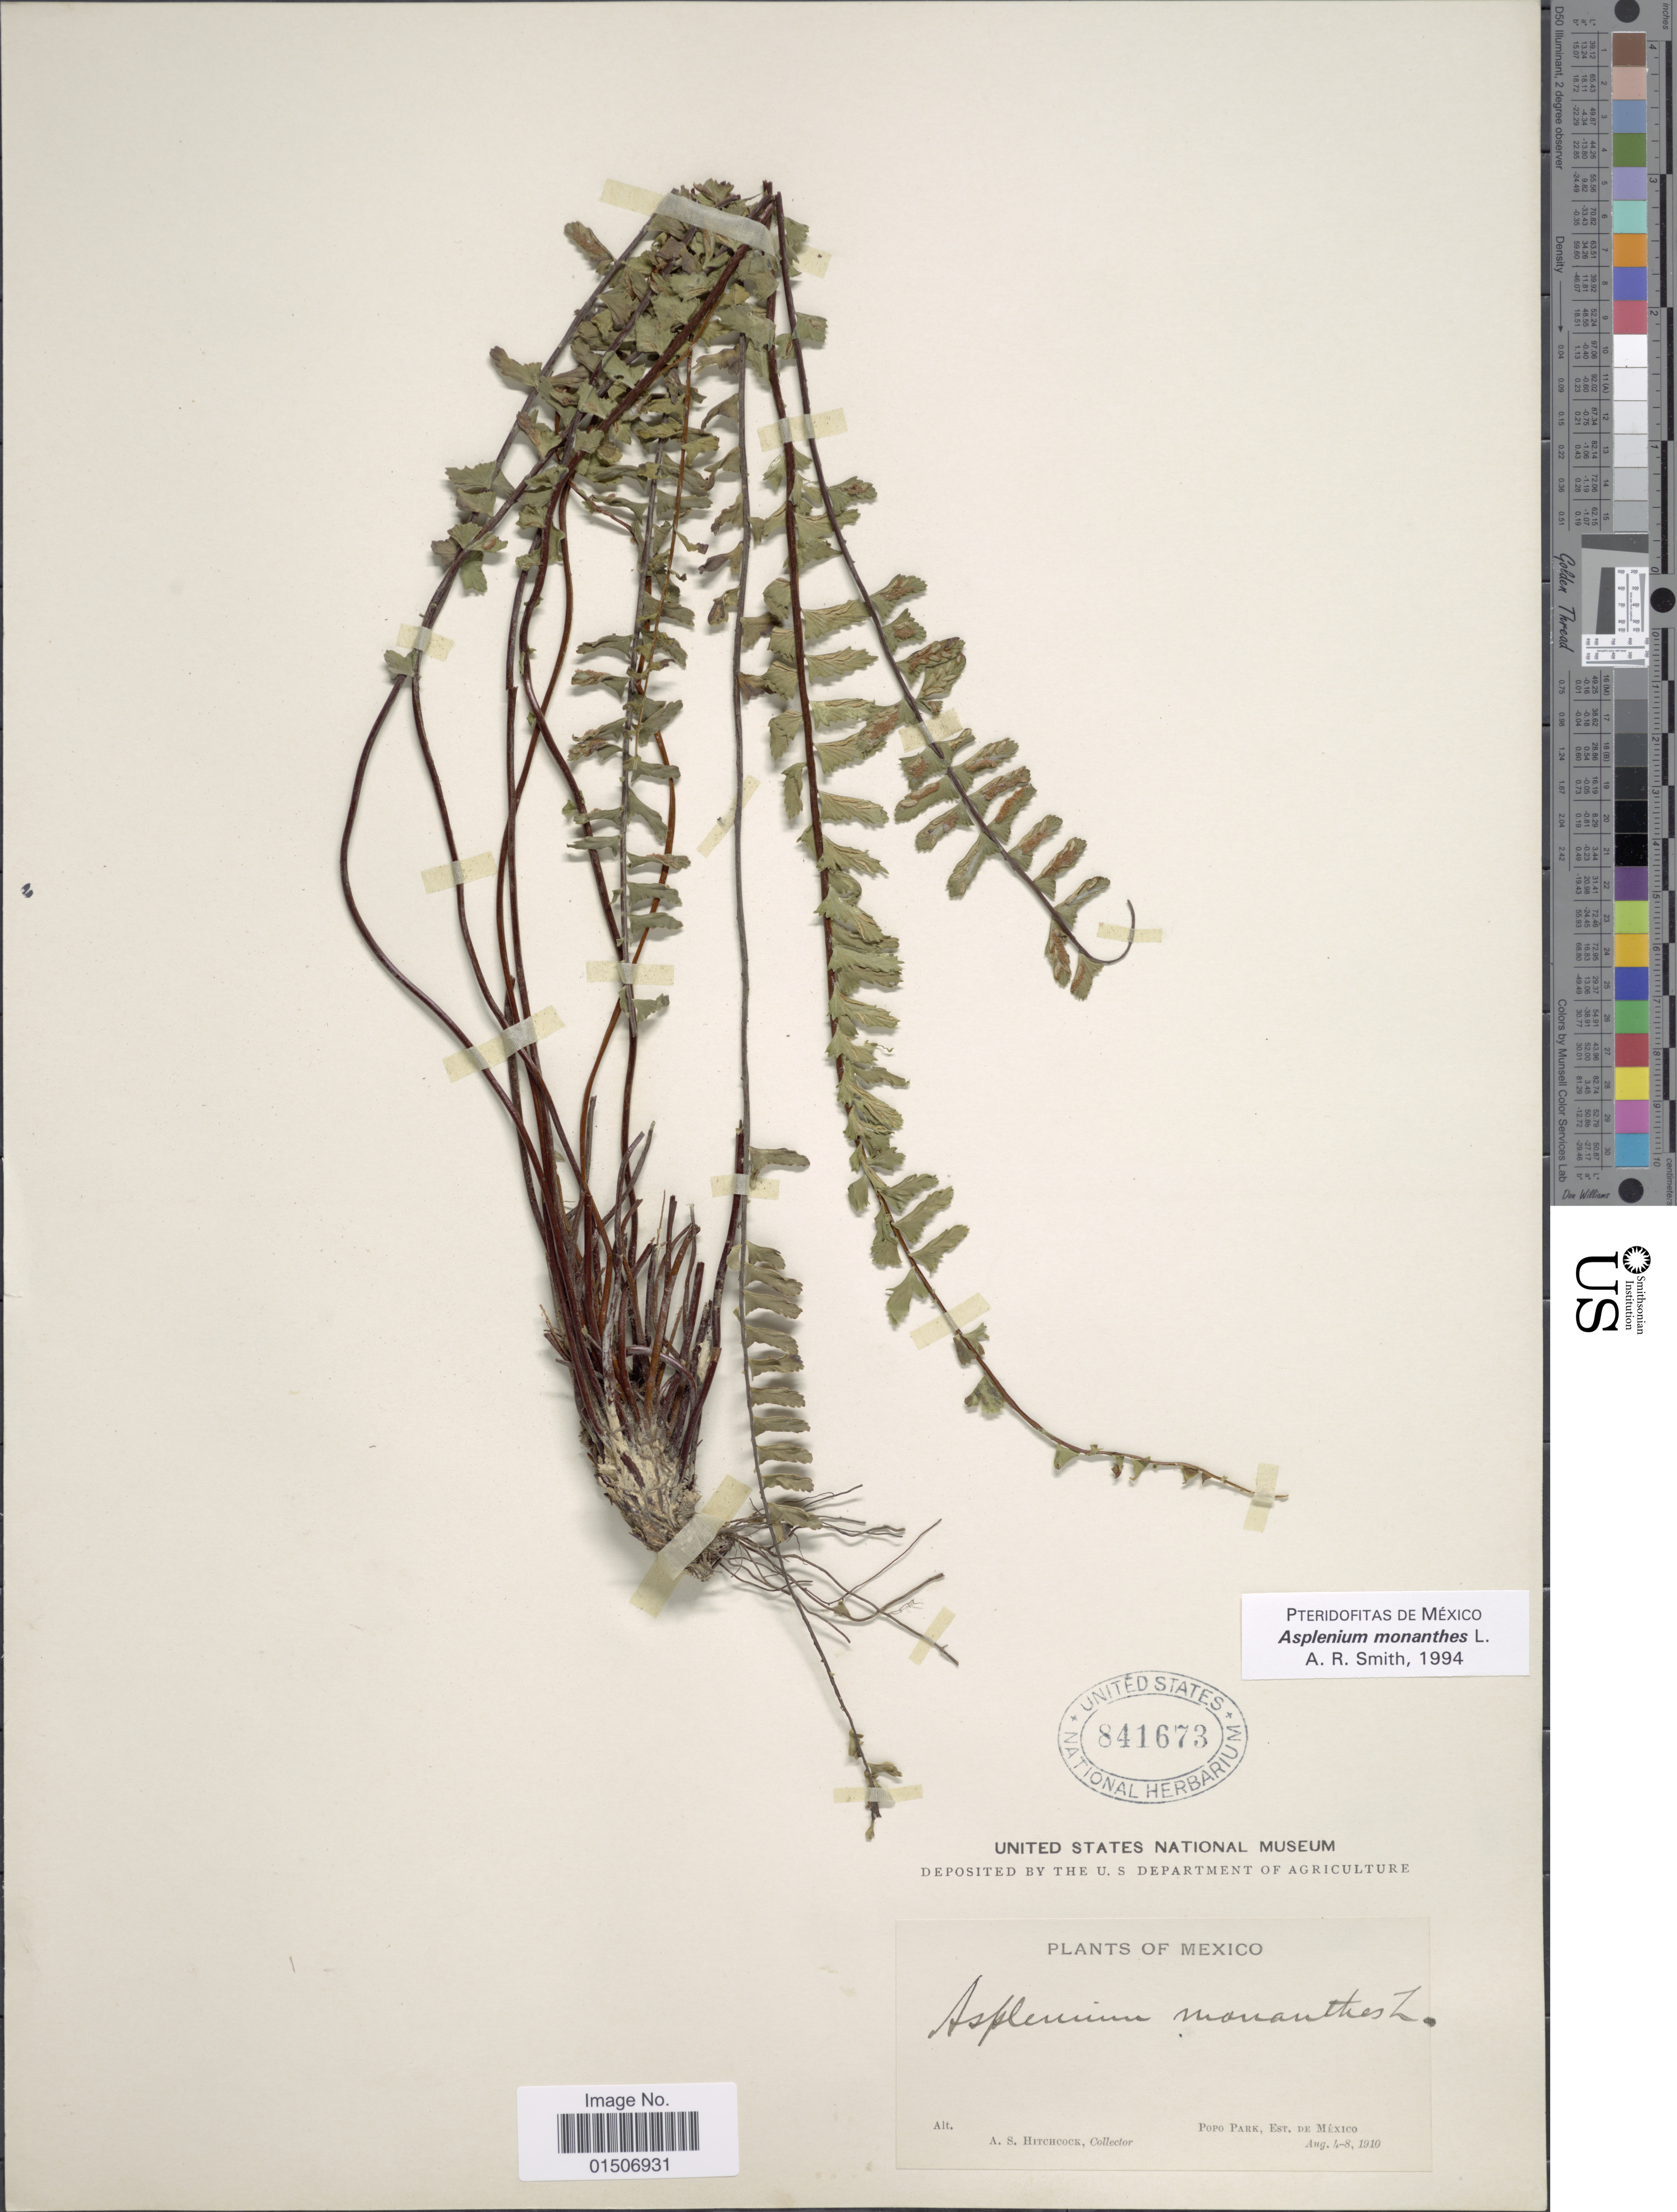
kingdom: Plantae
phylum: Tracheophyta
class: Polypodiopsida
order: Polypodiales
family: Aspleniaceae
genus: Asplenium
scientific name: Asplenium monanthes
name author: L.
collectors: A. S. Hitchcock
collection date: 1910-08-04/1910-08-08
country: Mexico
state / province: México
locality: Popo Park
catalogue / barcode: US 841673